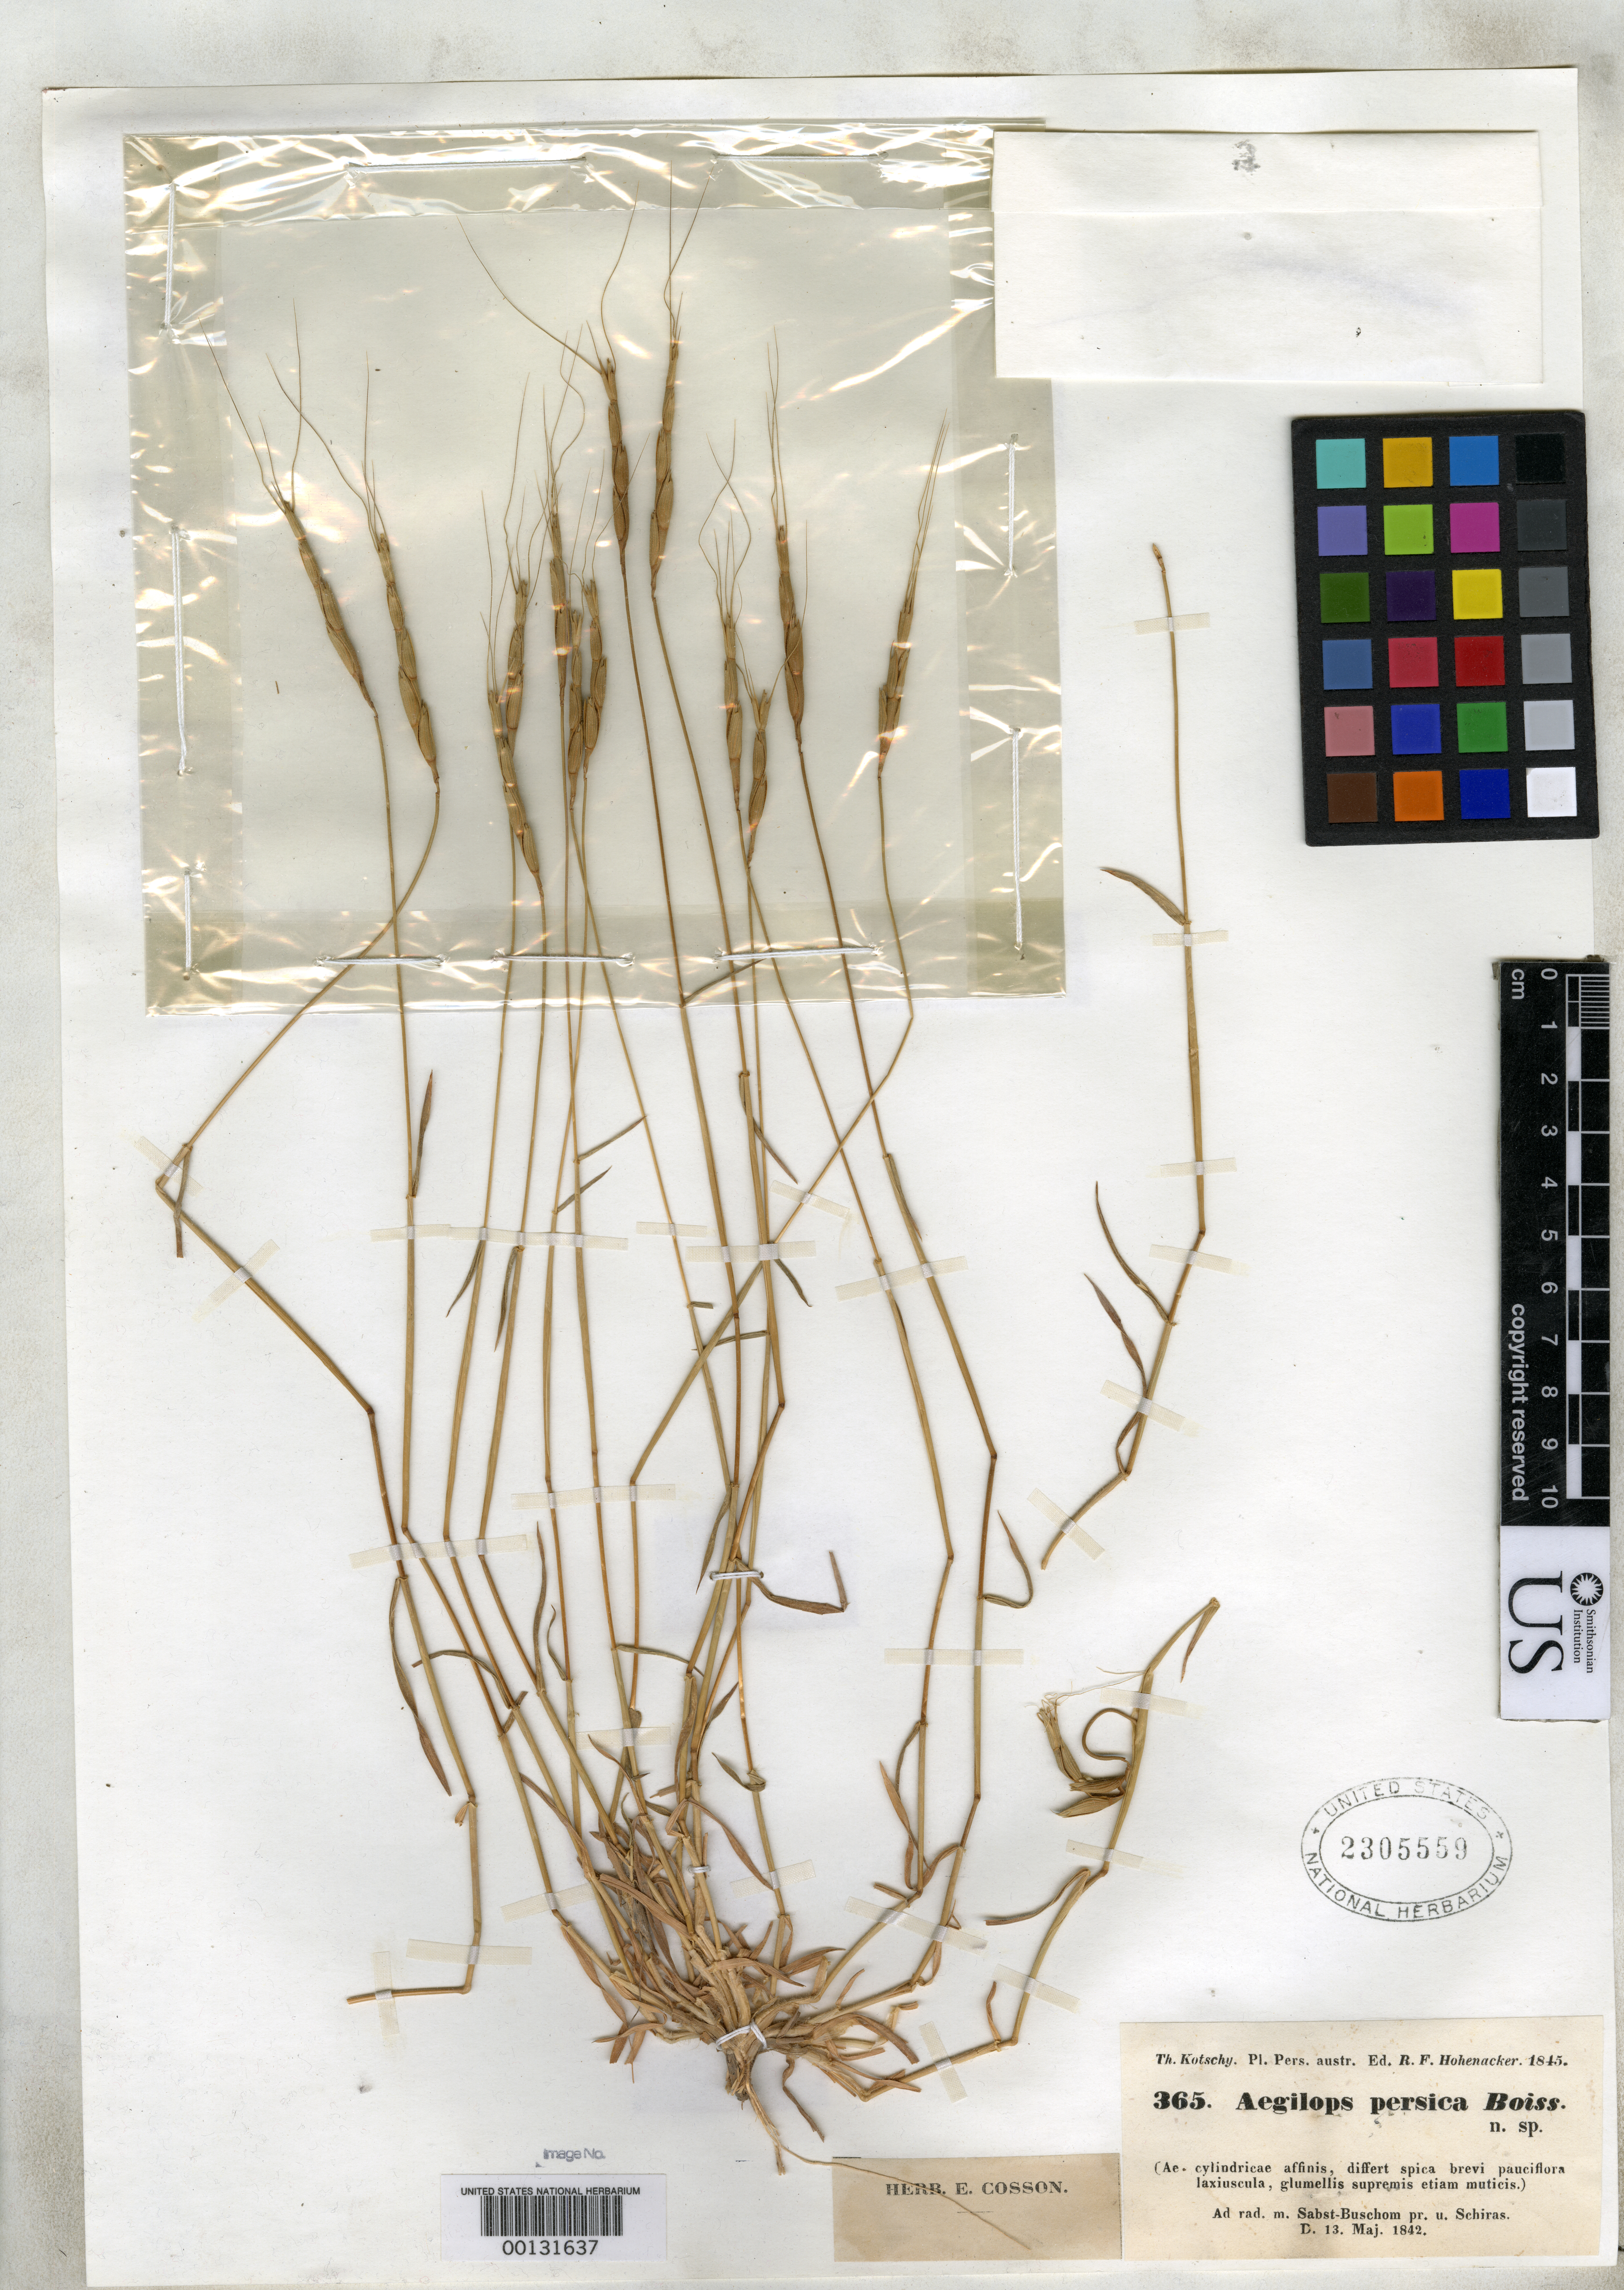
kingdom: Plantae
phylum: Tracheophyta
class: Liliopsida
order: Poales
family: Poaceae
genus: Aegilops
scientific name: Aegilops persica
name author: Boiss.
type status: Isotype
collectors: K. G. Kotschy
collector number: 365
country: Iran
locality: Montis Sabst-Buschom, Schiraz.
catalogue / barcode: US 2305559